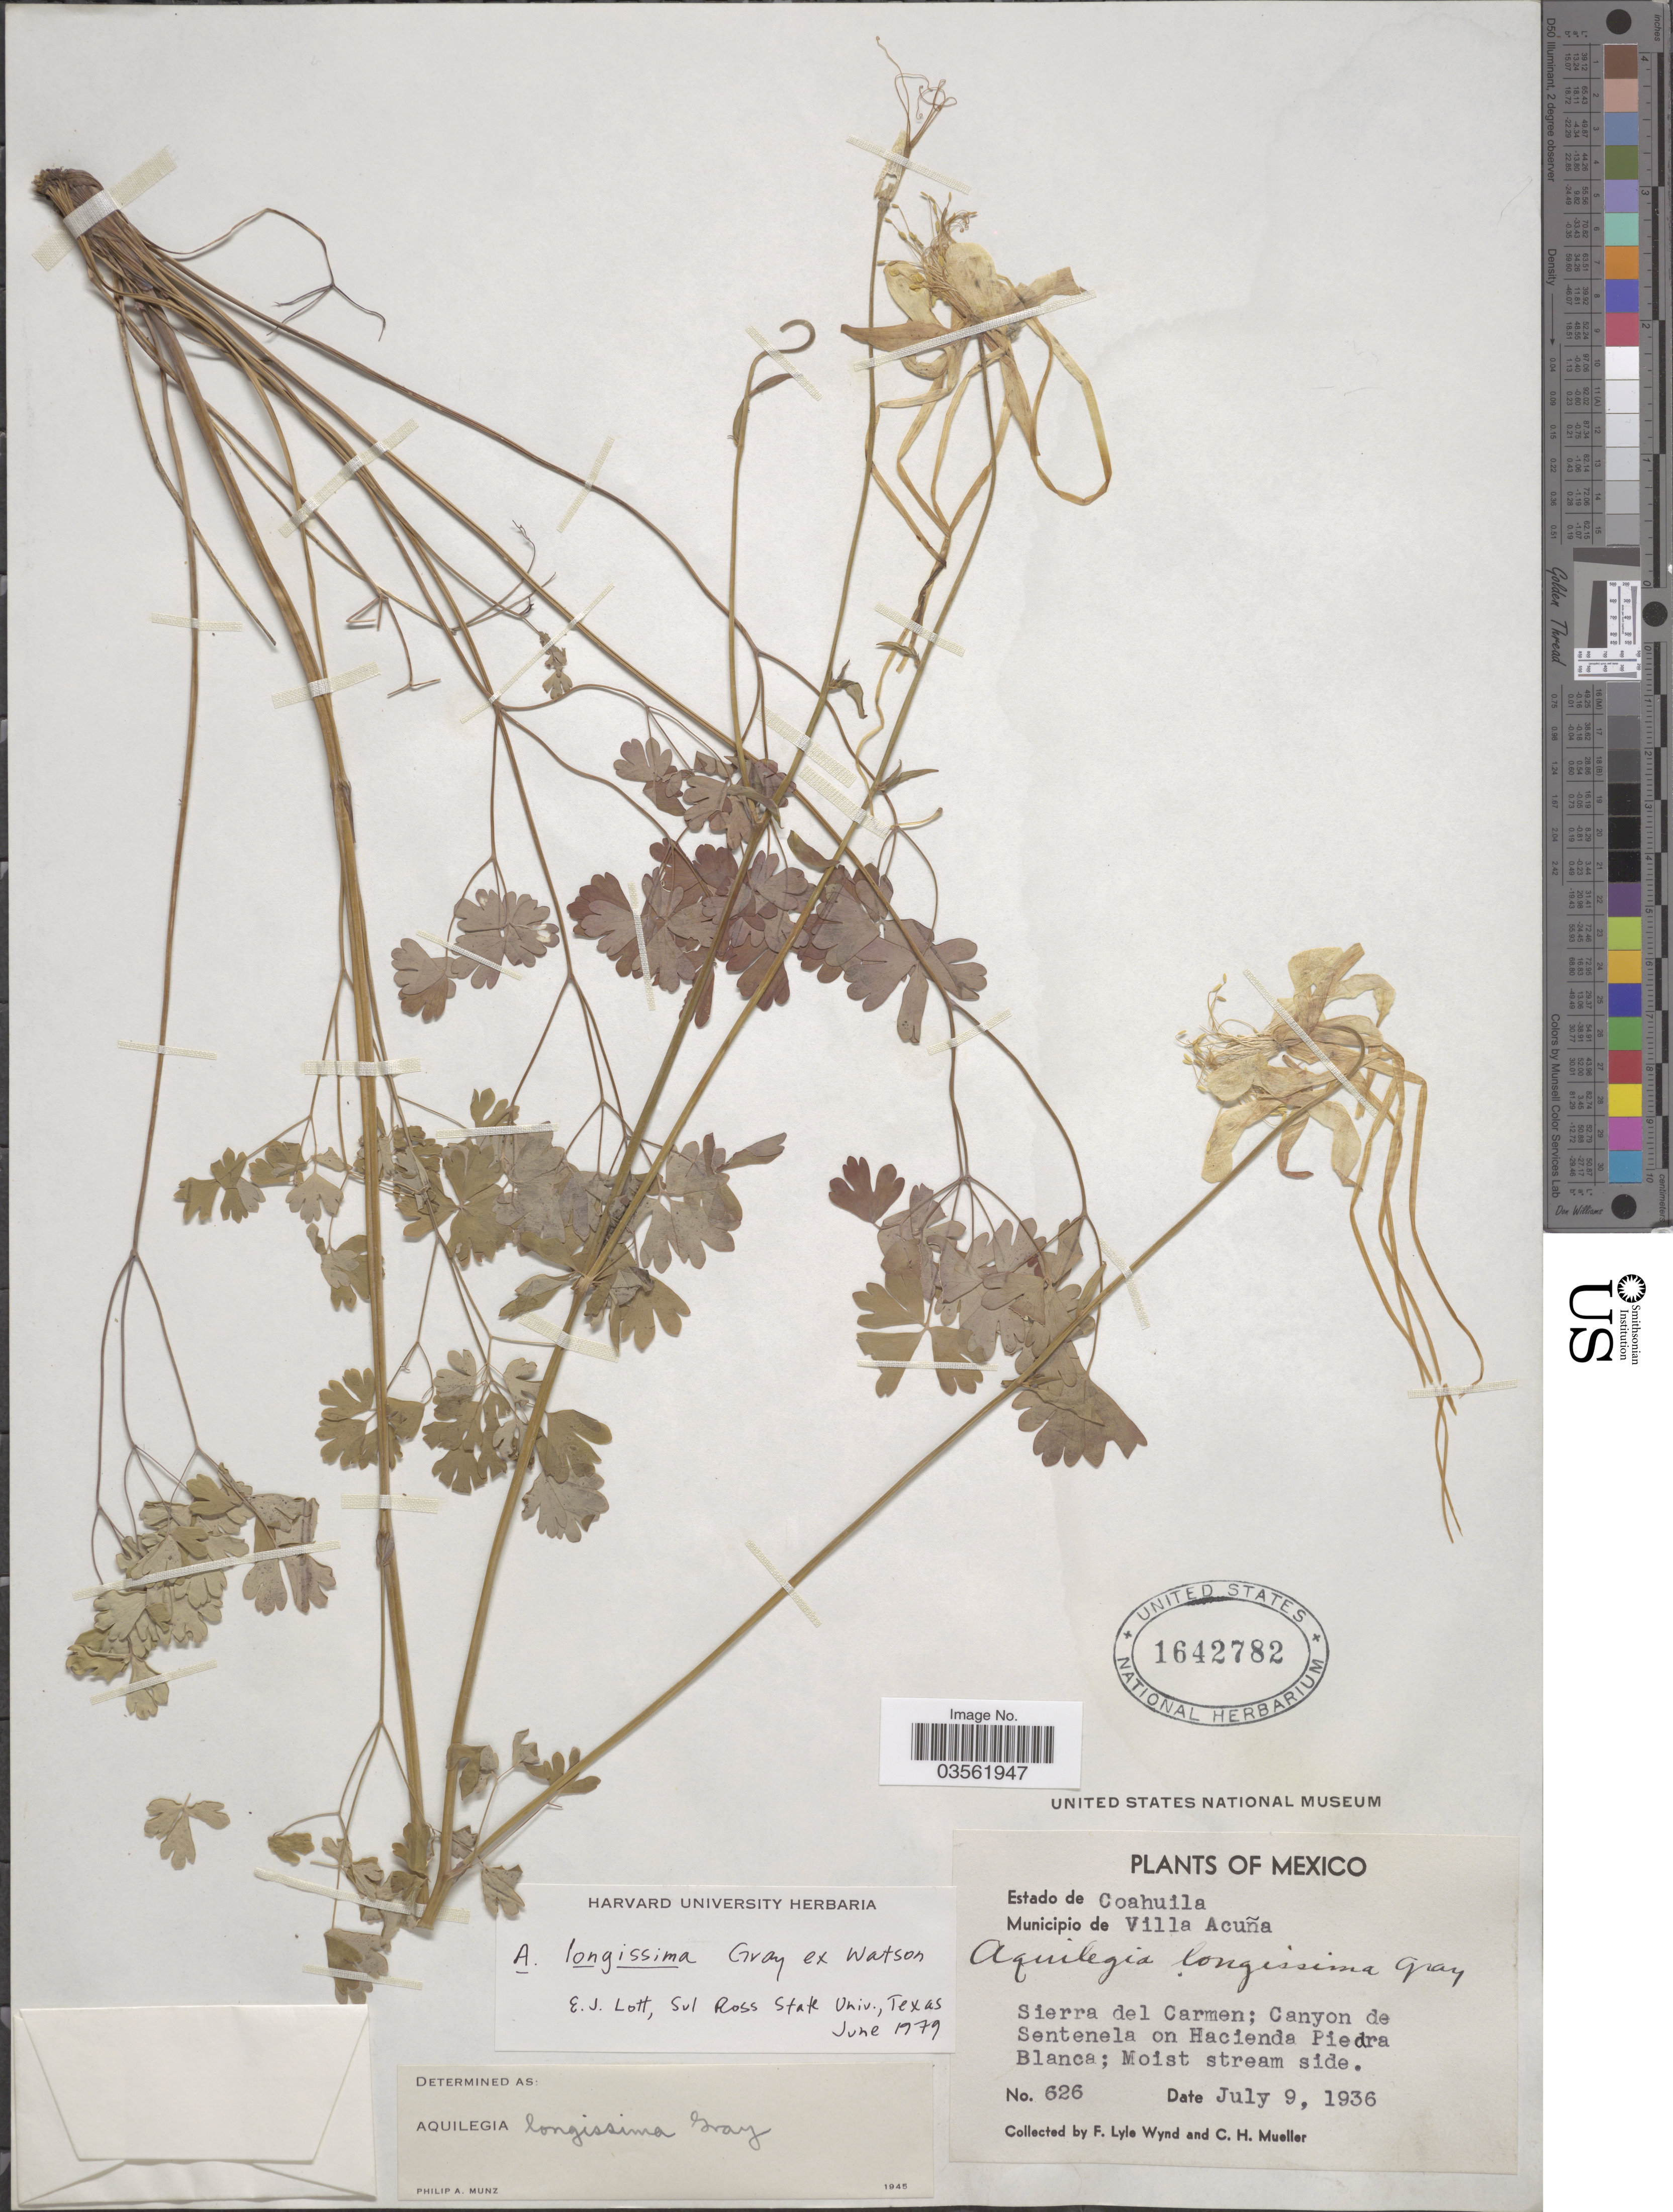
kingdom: Plantae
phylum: Tracheophyta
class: Magnoliopsida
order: Ranunculales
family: Ranunculaceae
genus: Aquilegia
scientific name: Aquilegia longissima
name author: A. Gray ex S. Watson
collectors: F. L. Wynd & C. H. Mueller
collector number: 626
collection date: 1936-07-09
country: Mexico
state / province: Coahuila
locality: Municipio de Villa Acuña. Sierra del Carmen; Canyon de Sentenela on Hacienda Piedra Blanca.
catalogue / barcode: US 1642782